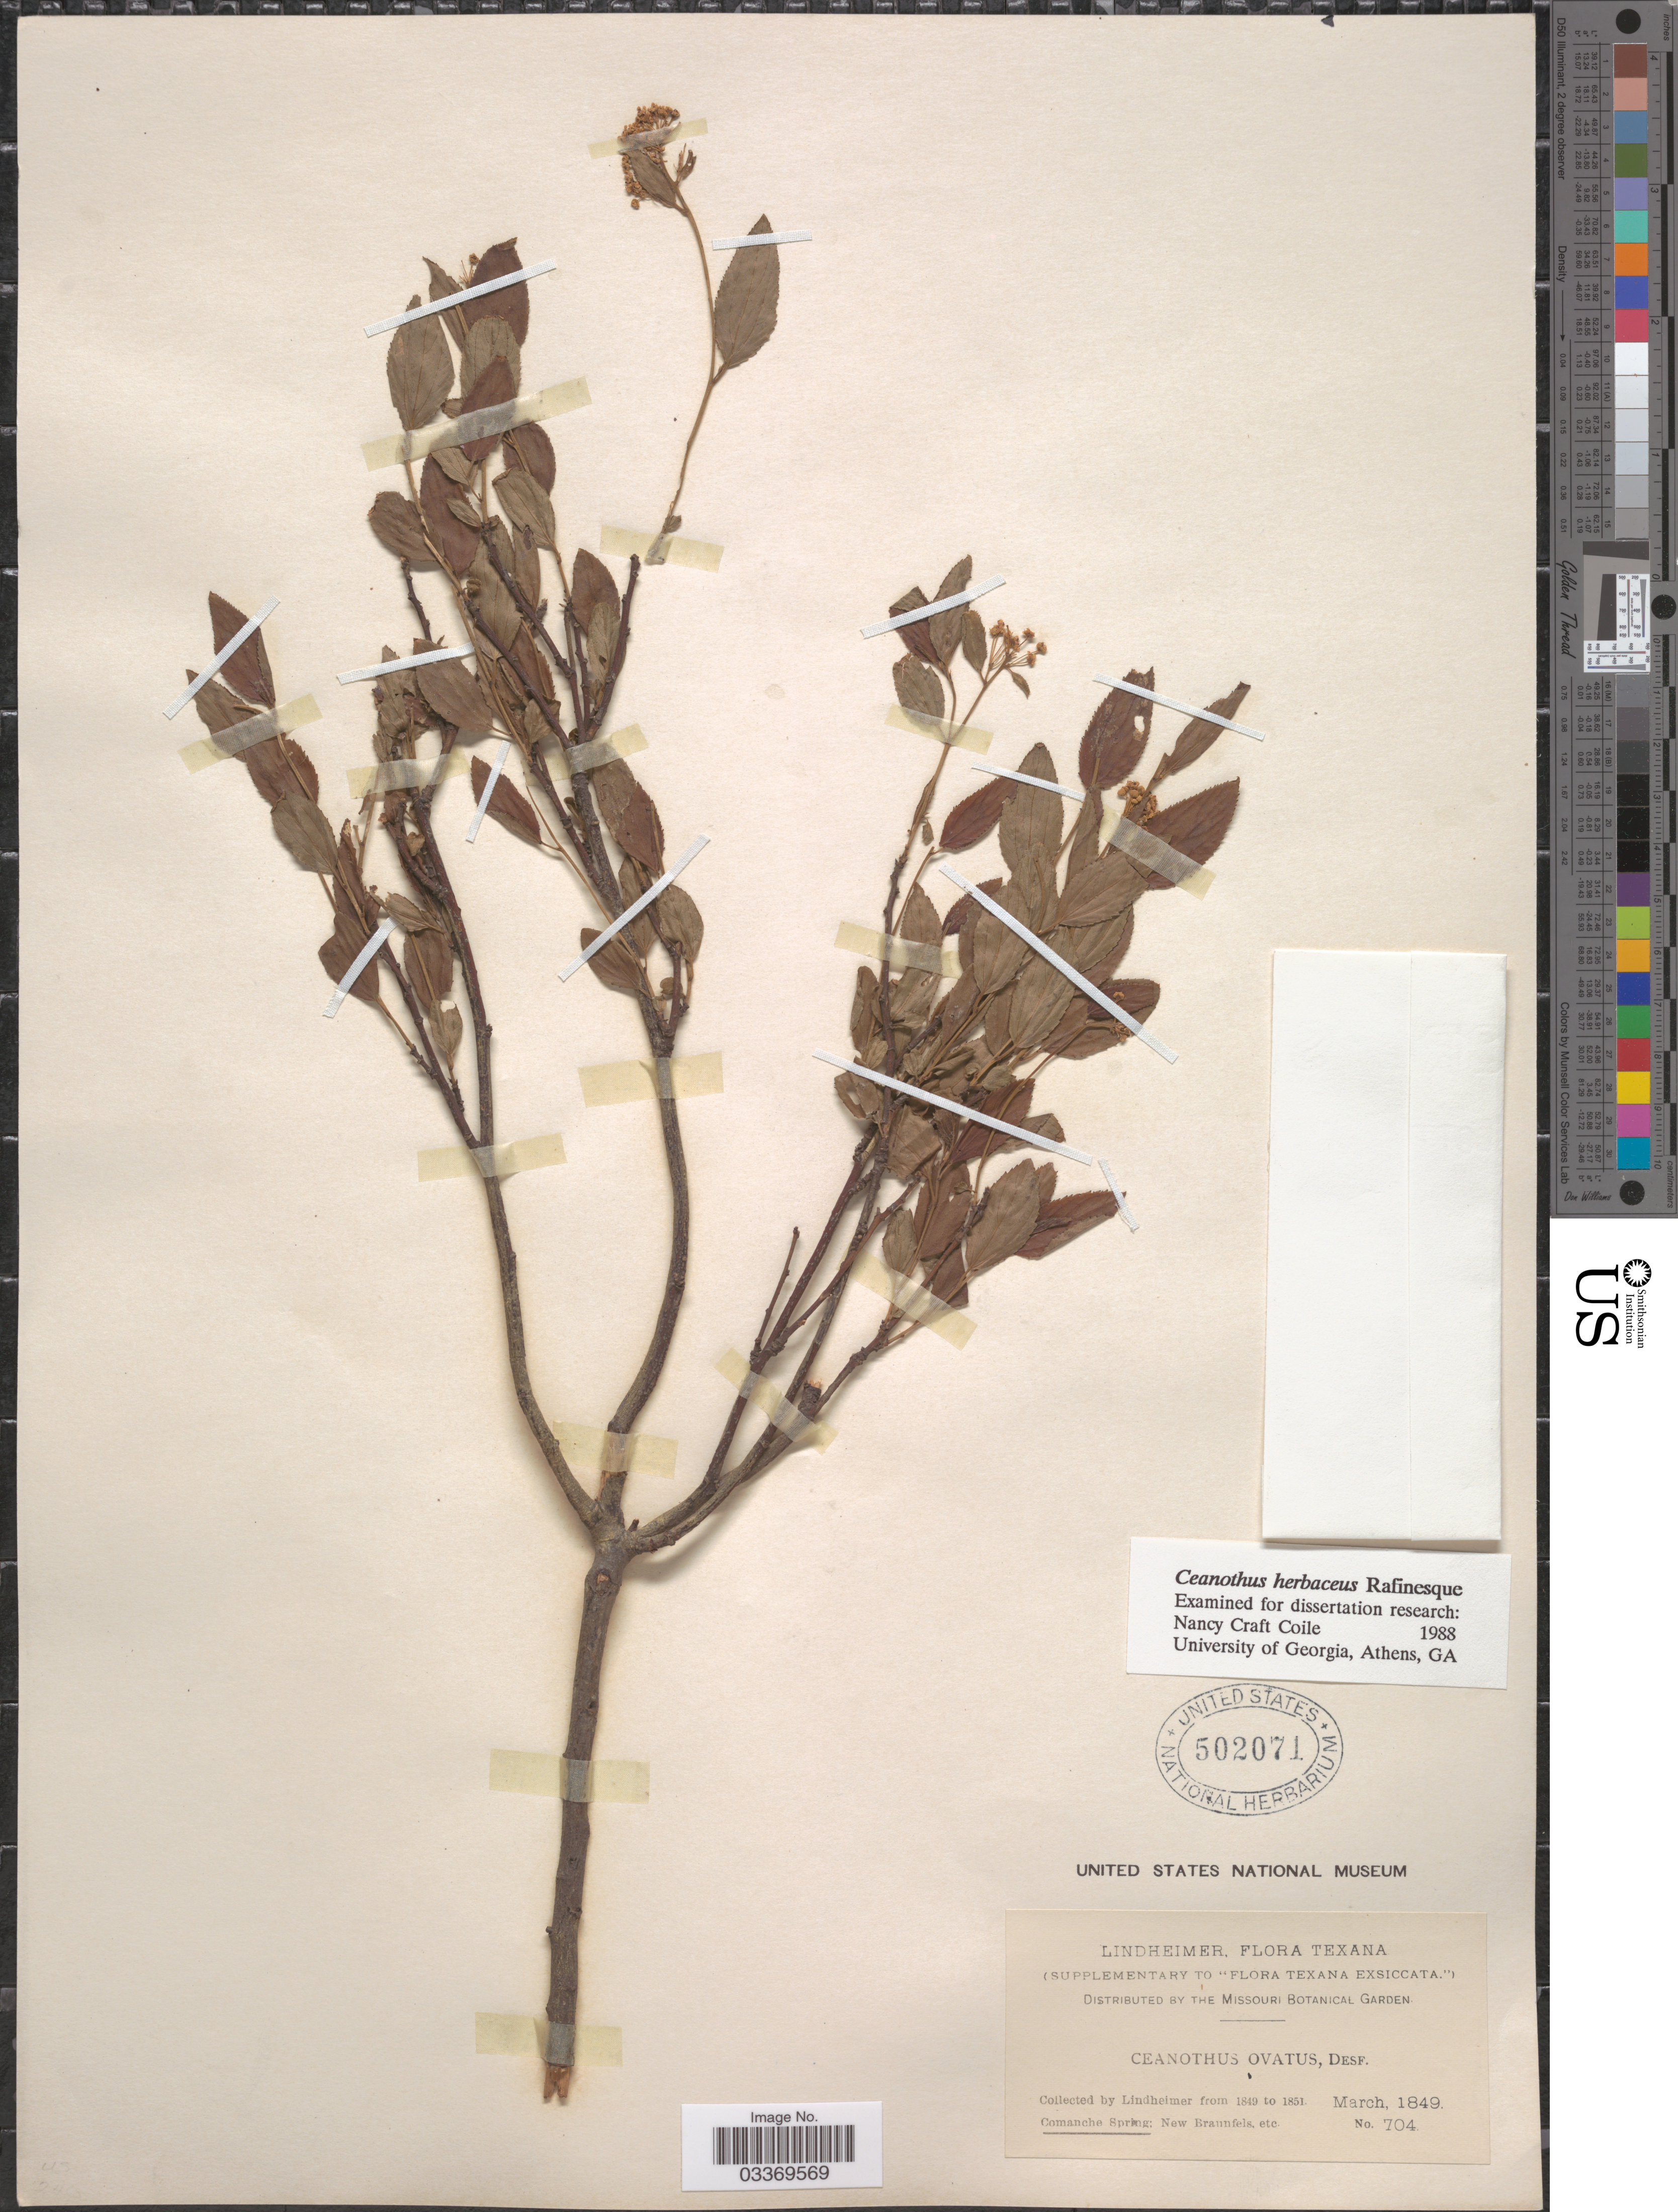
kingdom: Plantae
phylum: Tracheophyta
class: Magnoliopsida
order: Rosales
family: Rhamnaceae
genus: Ceanothus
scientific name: Ceanothus ovatus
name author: Desf.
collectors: -. Lindheimer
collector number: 704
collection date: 1849-03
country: United States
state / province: Texas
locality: Comanche Spring: New Braunfels, etc.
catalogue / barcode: US 502071